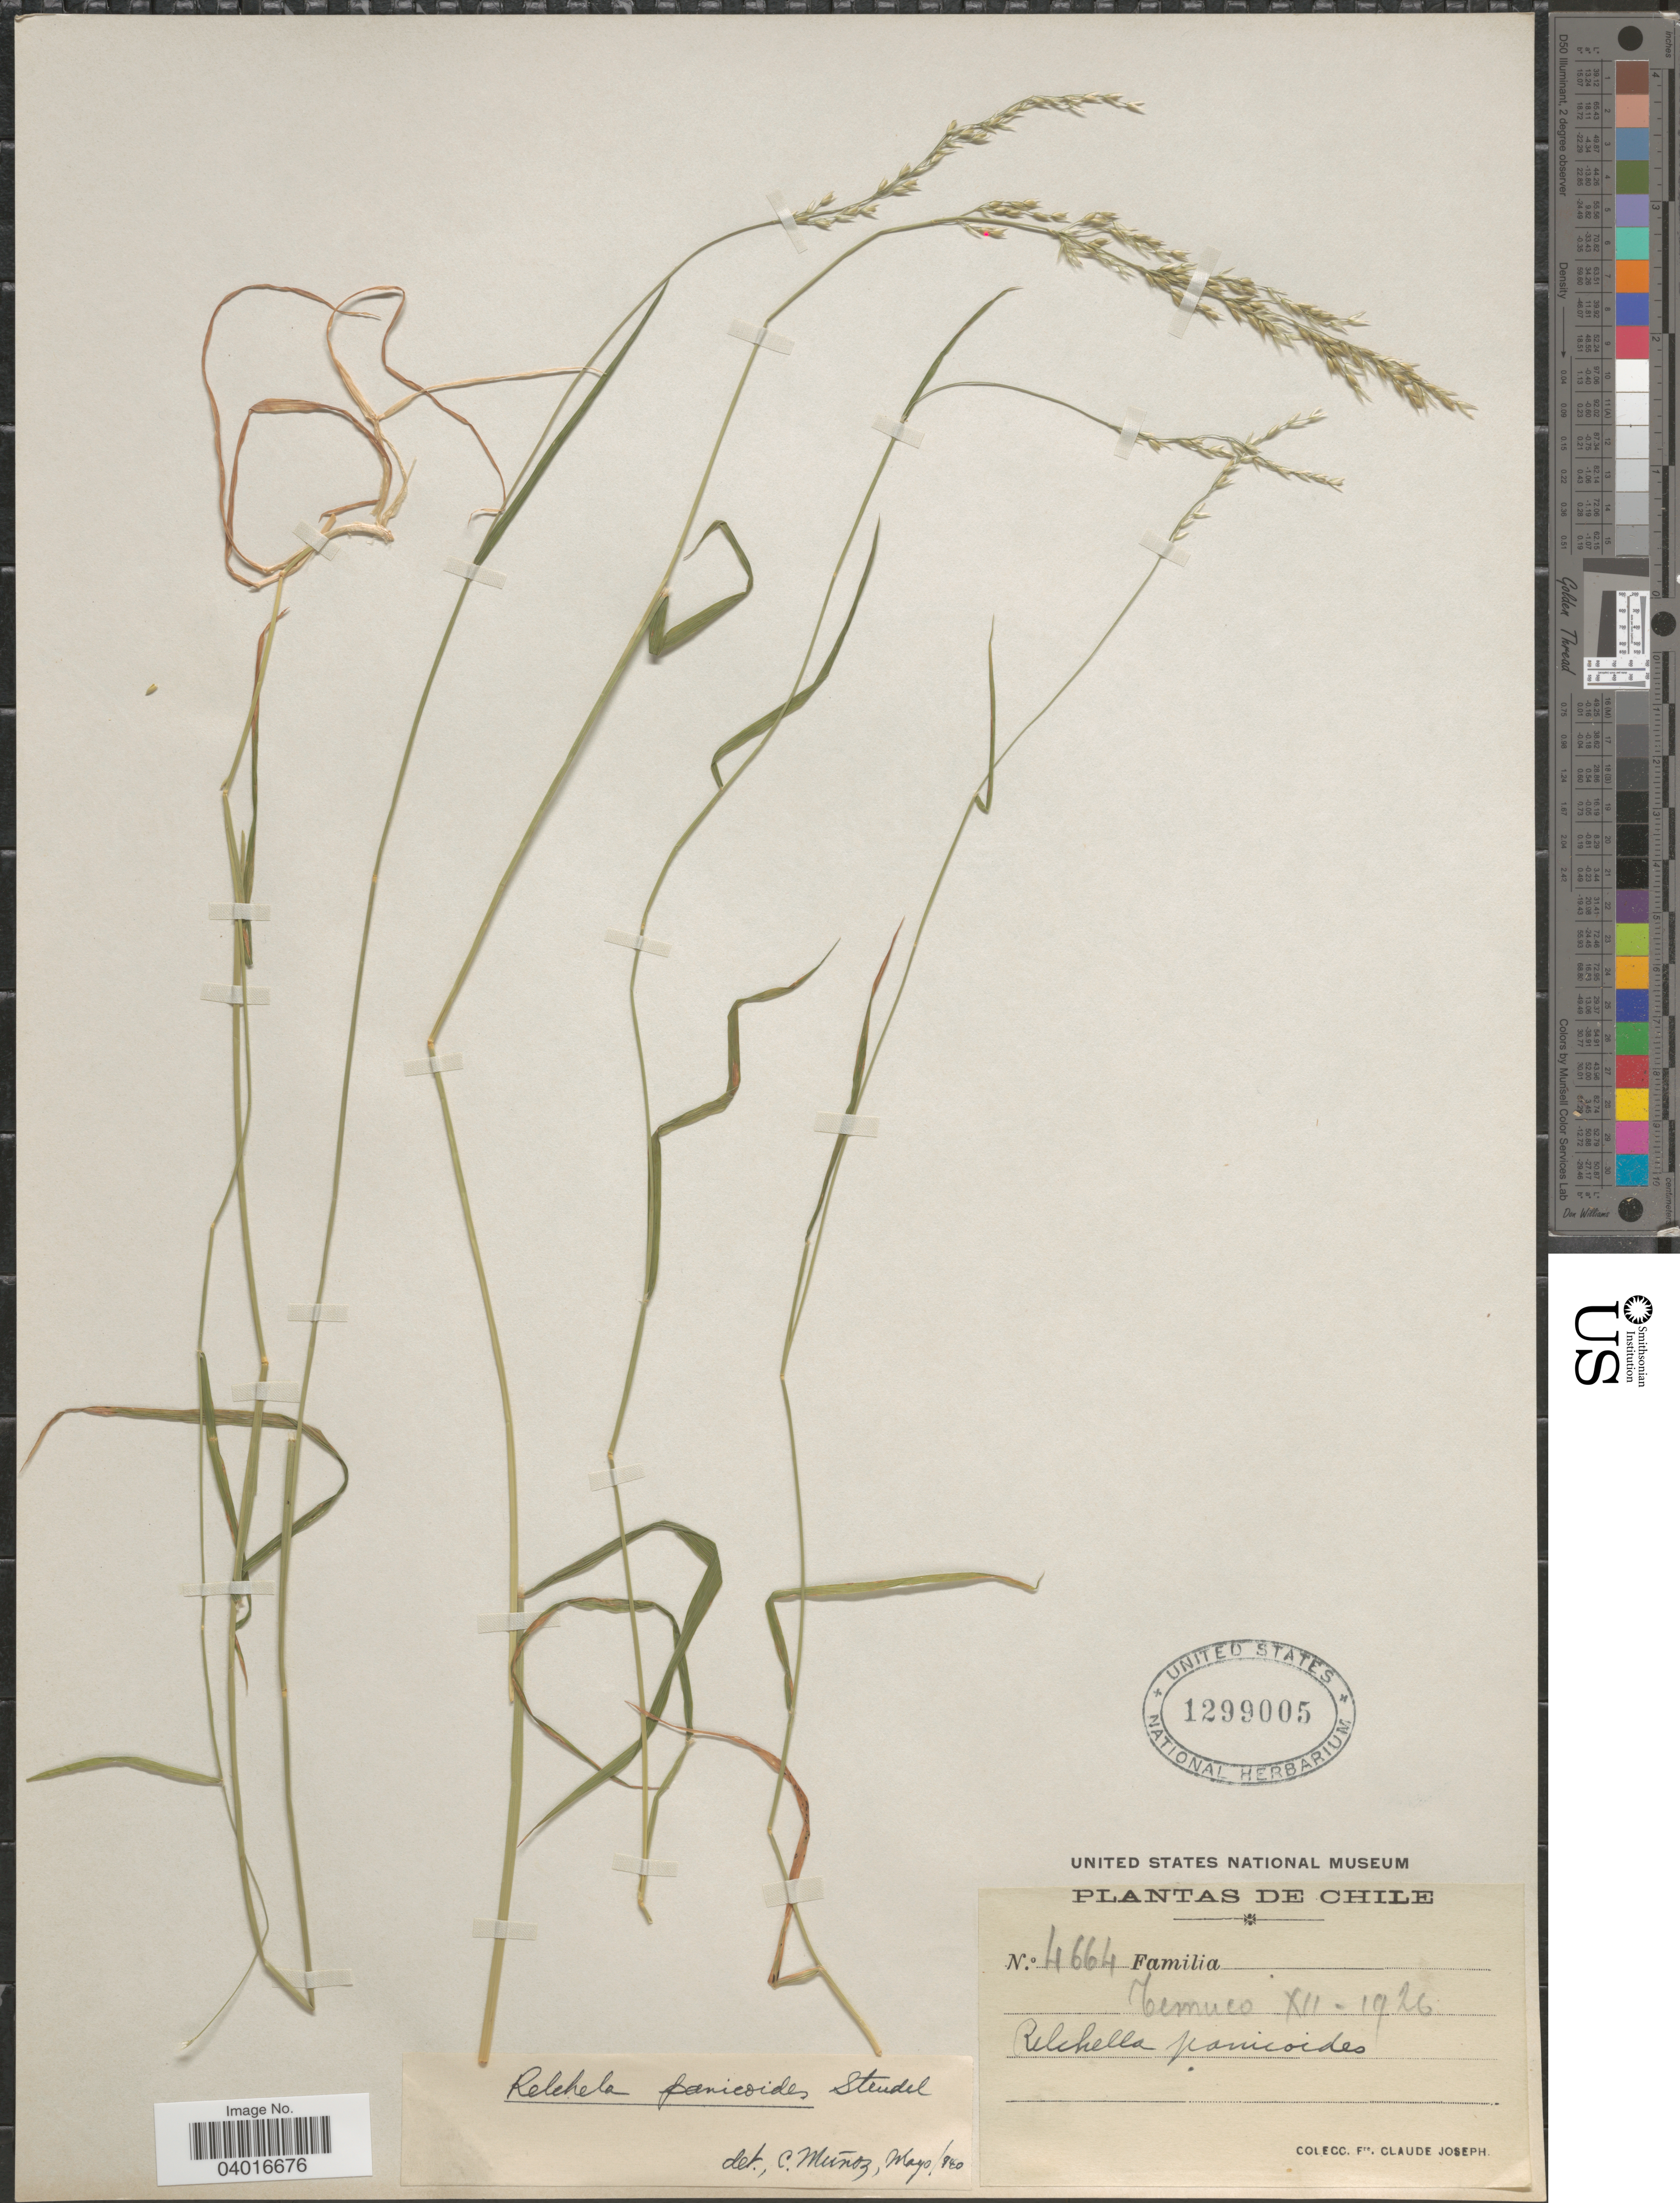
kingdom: Plantae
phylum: Tracheophyta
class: Liliopsida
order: Poales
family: Poaceae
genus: Relchela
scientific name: Relchela panicoides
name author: Steud.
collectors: Bro. Claude-Joseph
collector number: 4664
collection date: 1926-12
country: Chile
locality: Temuco.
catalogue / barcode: US 1299005